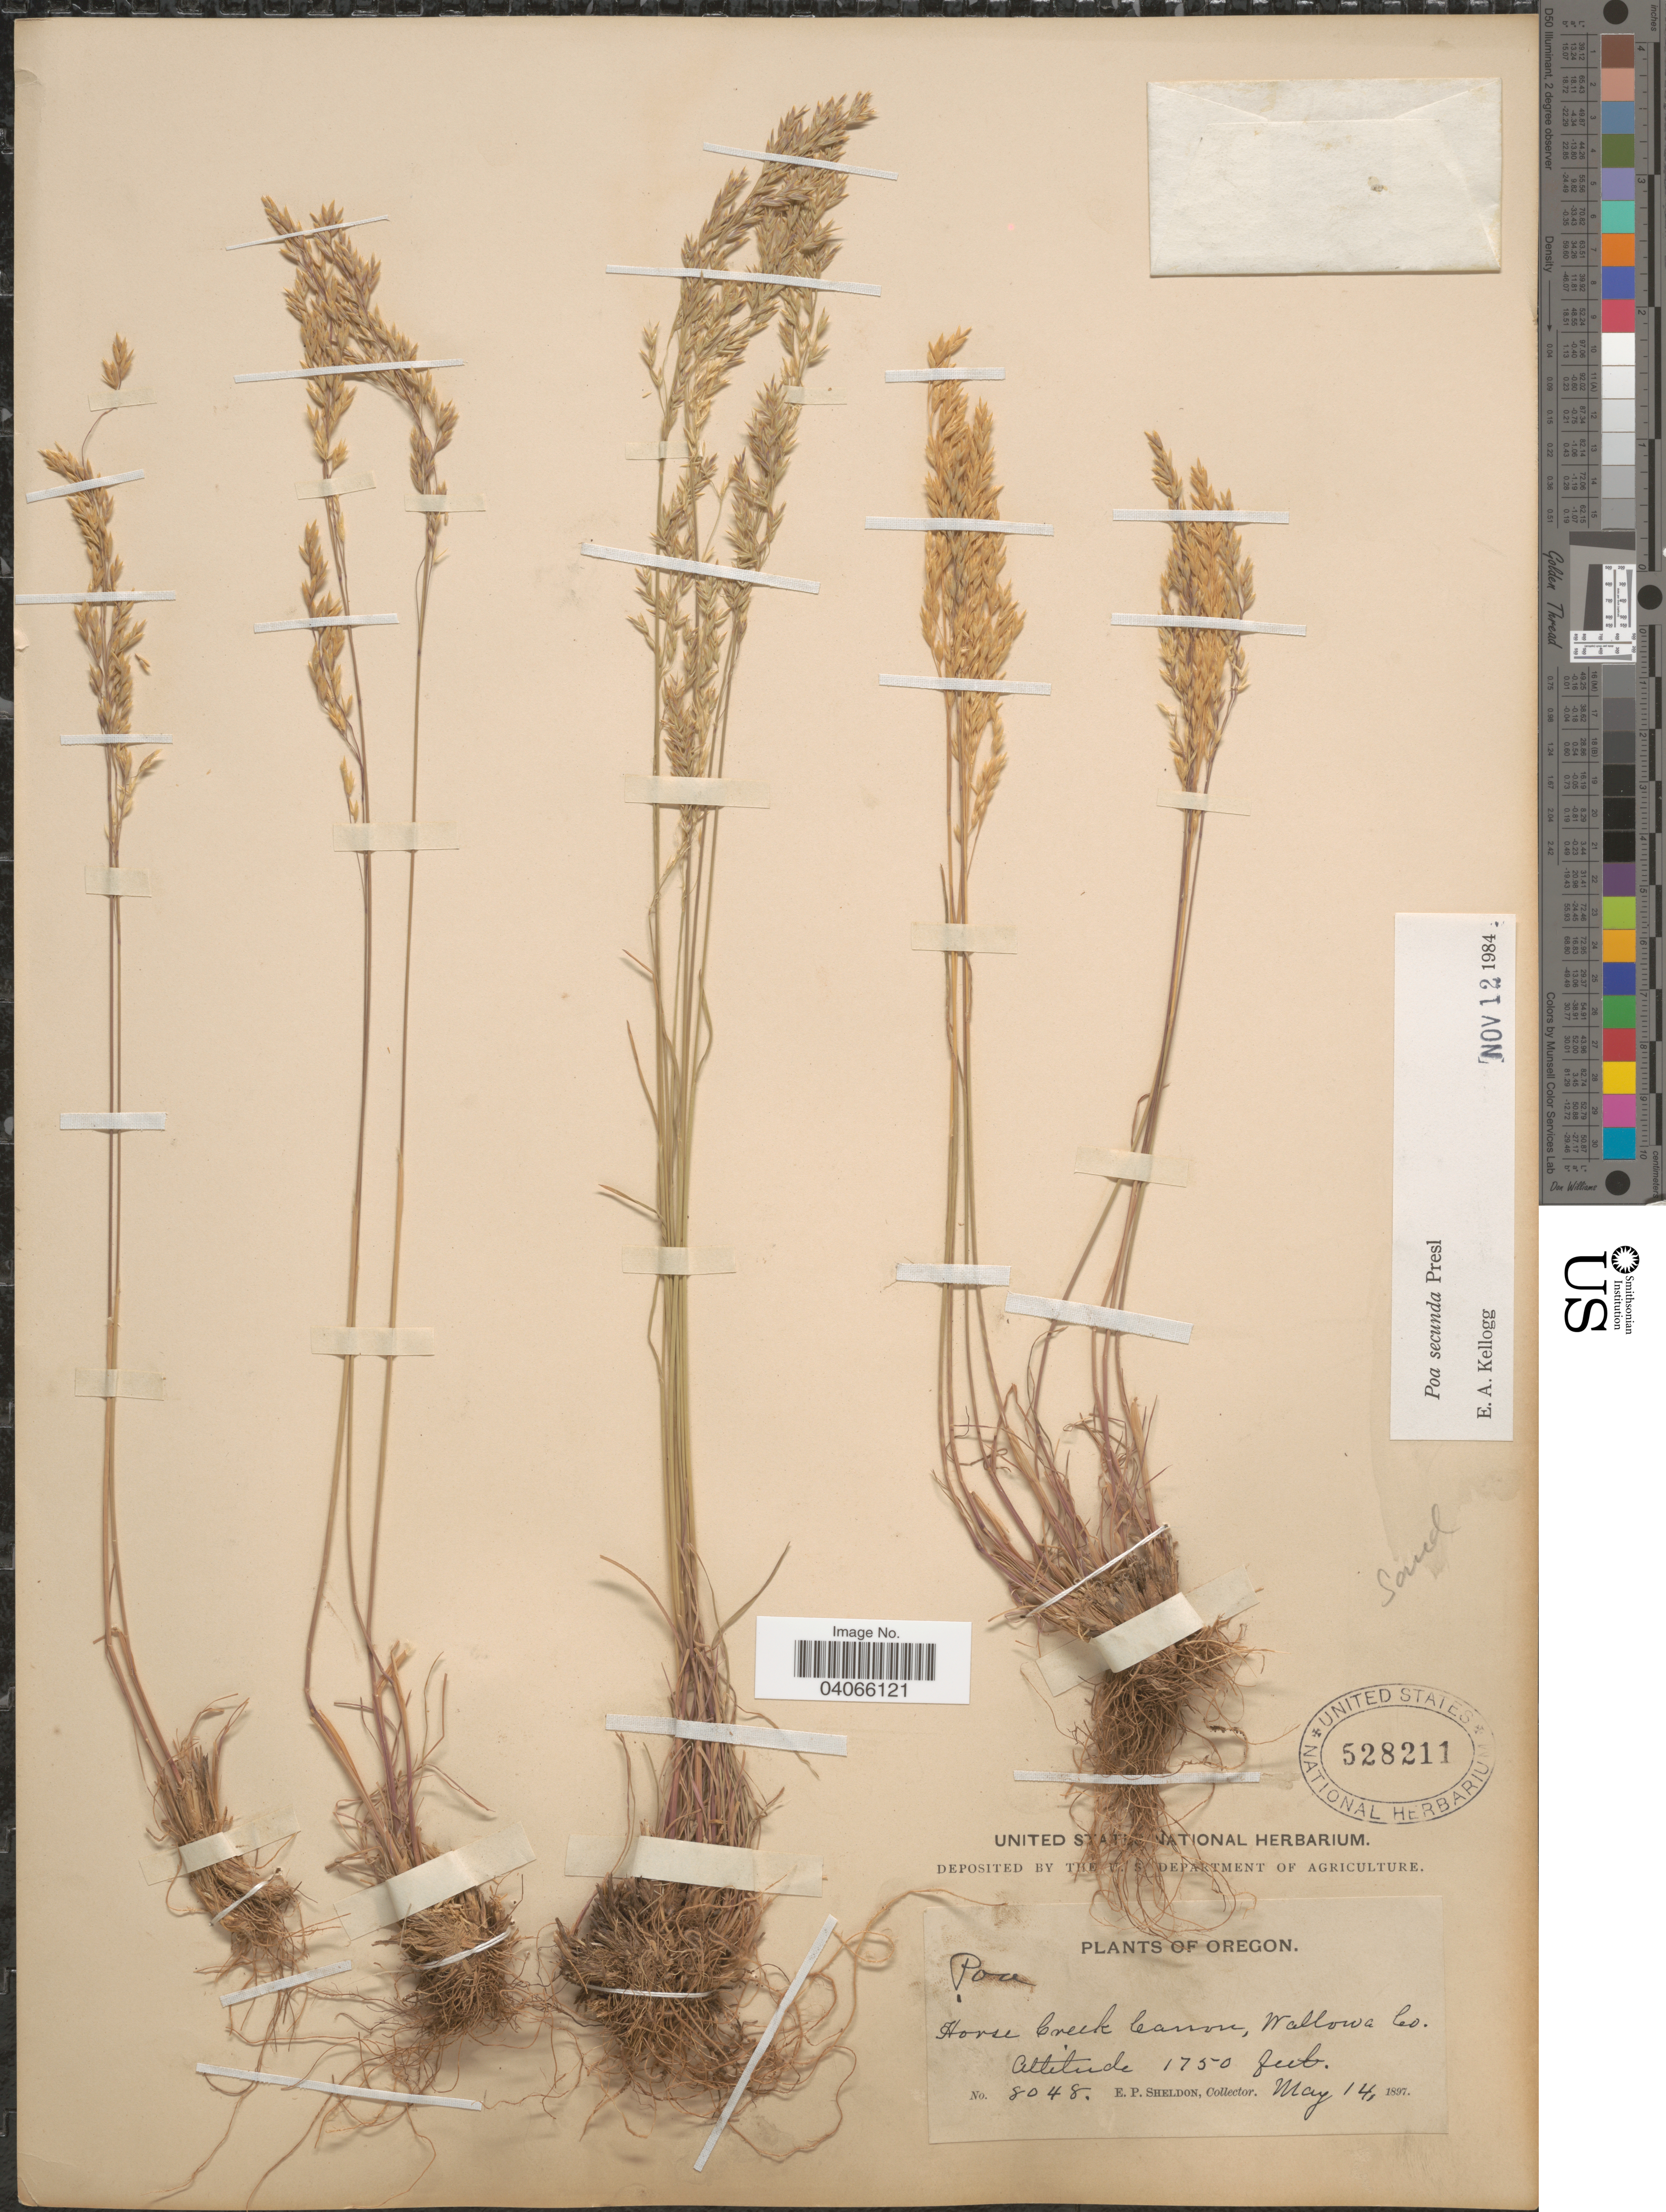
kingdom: Plantae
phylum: Tracheophyta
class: Liliopsida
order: Poales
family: Poaceae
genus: Poa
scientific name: Poa secunda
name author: J. Presl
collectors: E. P. Sheldon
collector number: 8048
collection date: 1897-05-14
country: United States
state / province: Oregon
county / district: Wallowa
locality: Horse Creek Canon, Wallowa Co.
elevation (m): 533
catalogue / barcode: US 528211